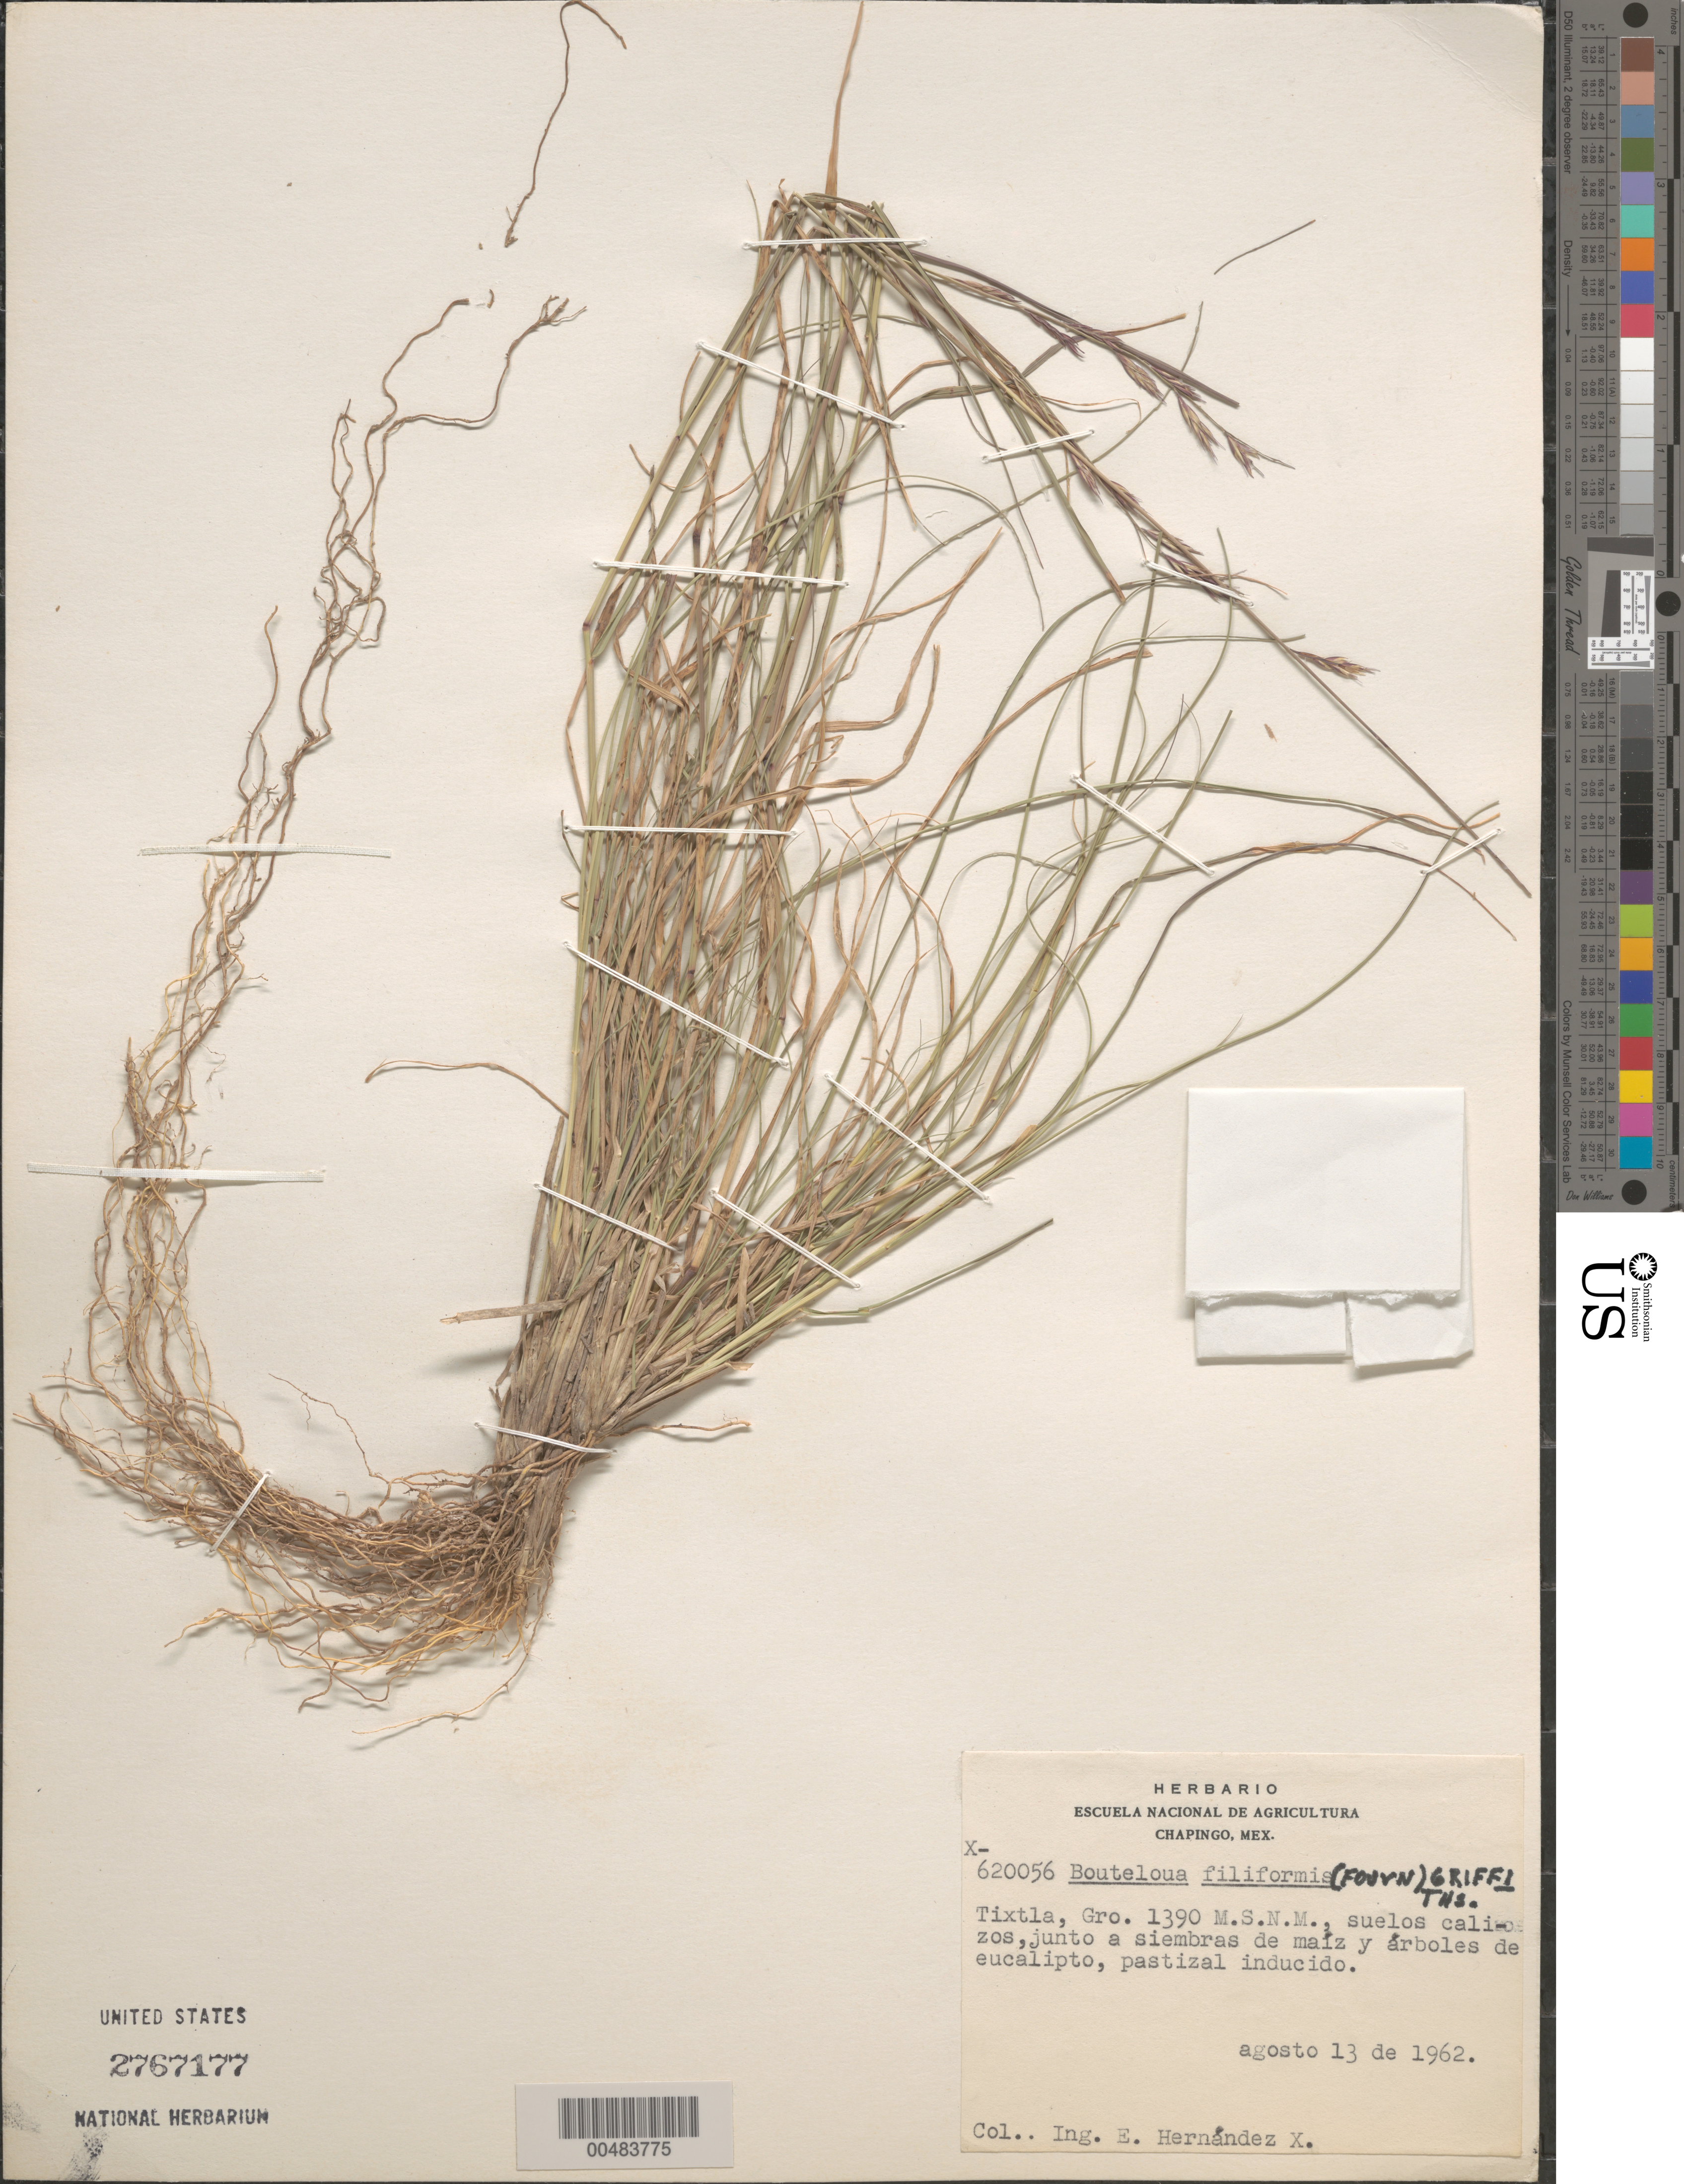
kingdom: Plantae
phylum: Tracheophyta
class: Liliopsida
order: Poales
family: Poaceae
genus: Bouteloua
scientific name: Bouteloua repens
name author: (Kunth) Scribn. & Merr.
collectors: E. I. Hernández-X.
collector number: X-620056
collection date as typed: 13 Aug 1962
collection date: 1962-08-13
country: Mexico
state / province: Guerrero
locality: Tixtla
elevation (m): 1390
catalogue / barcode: US 2767177